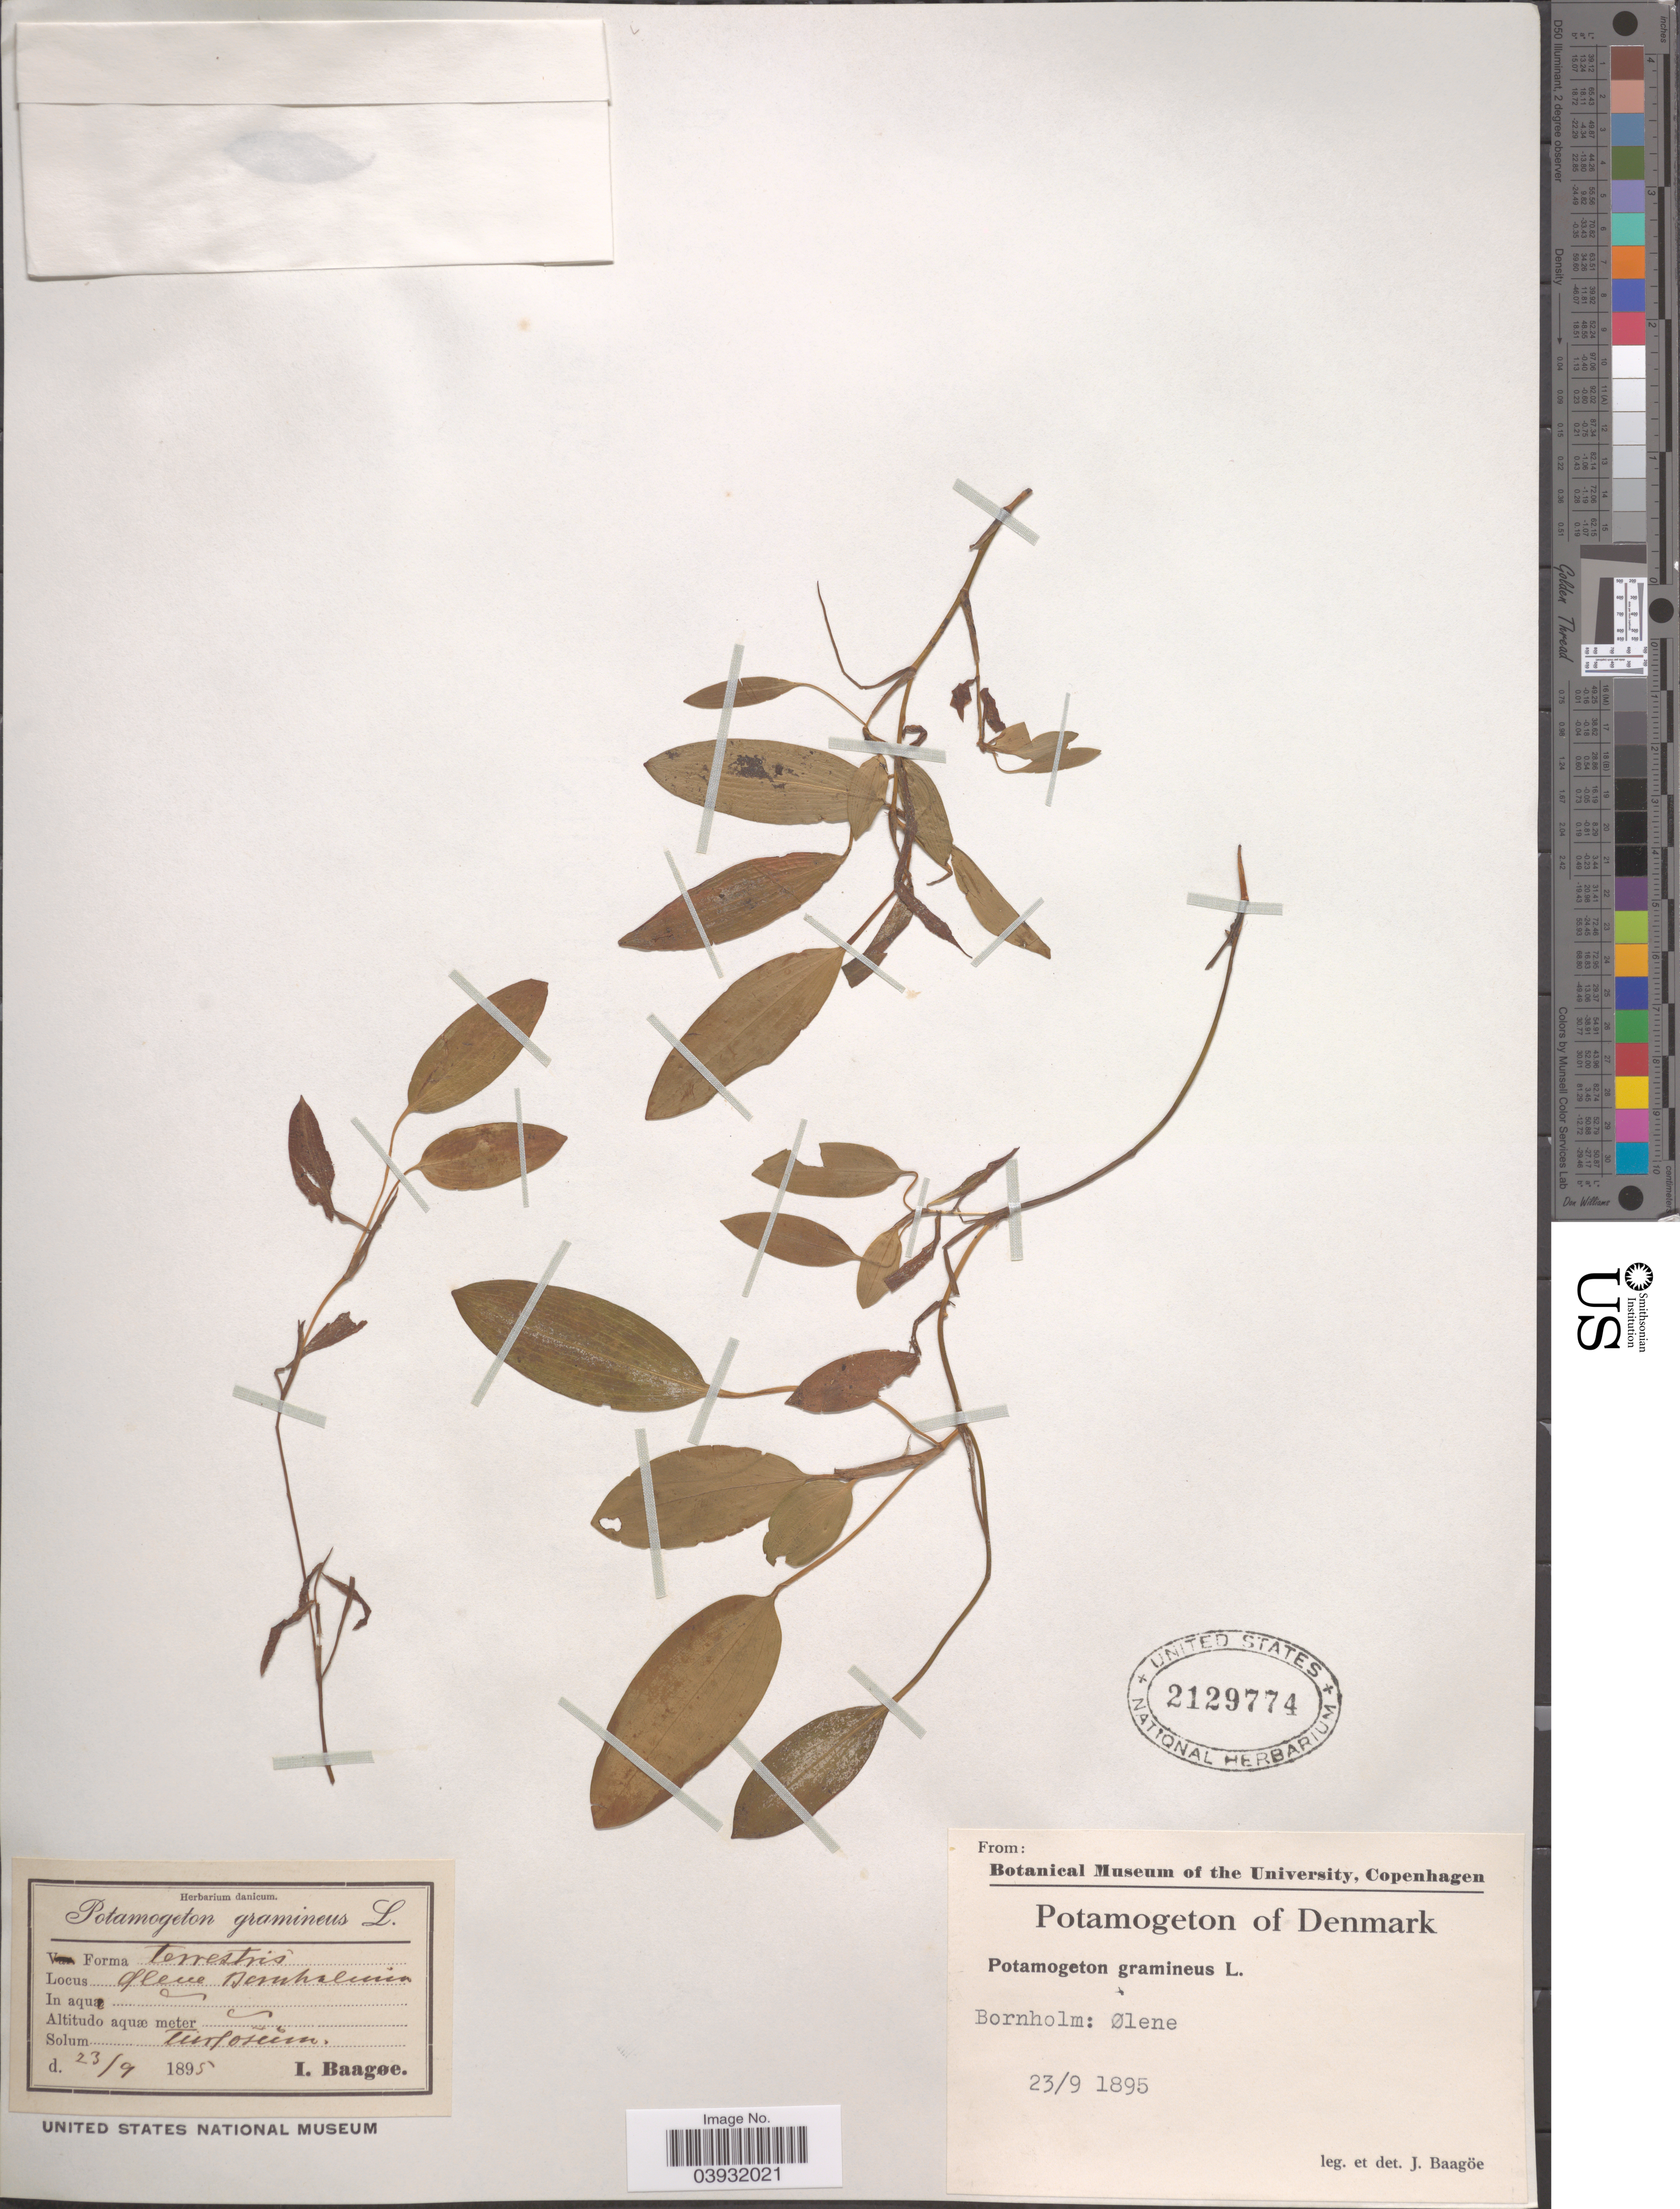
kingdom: Plantae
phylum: Tracheophyta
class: Liliopsida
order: Alismatales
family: Potamogetonaceae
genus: Potamogeton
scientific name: Potamogeton gramineus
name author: L.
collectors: J. Baagoe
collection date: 1895-09-23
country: Denmark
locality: Bornholm: Ølene.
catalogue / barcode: US 2129774